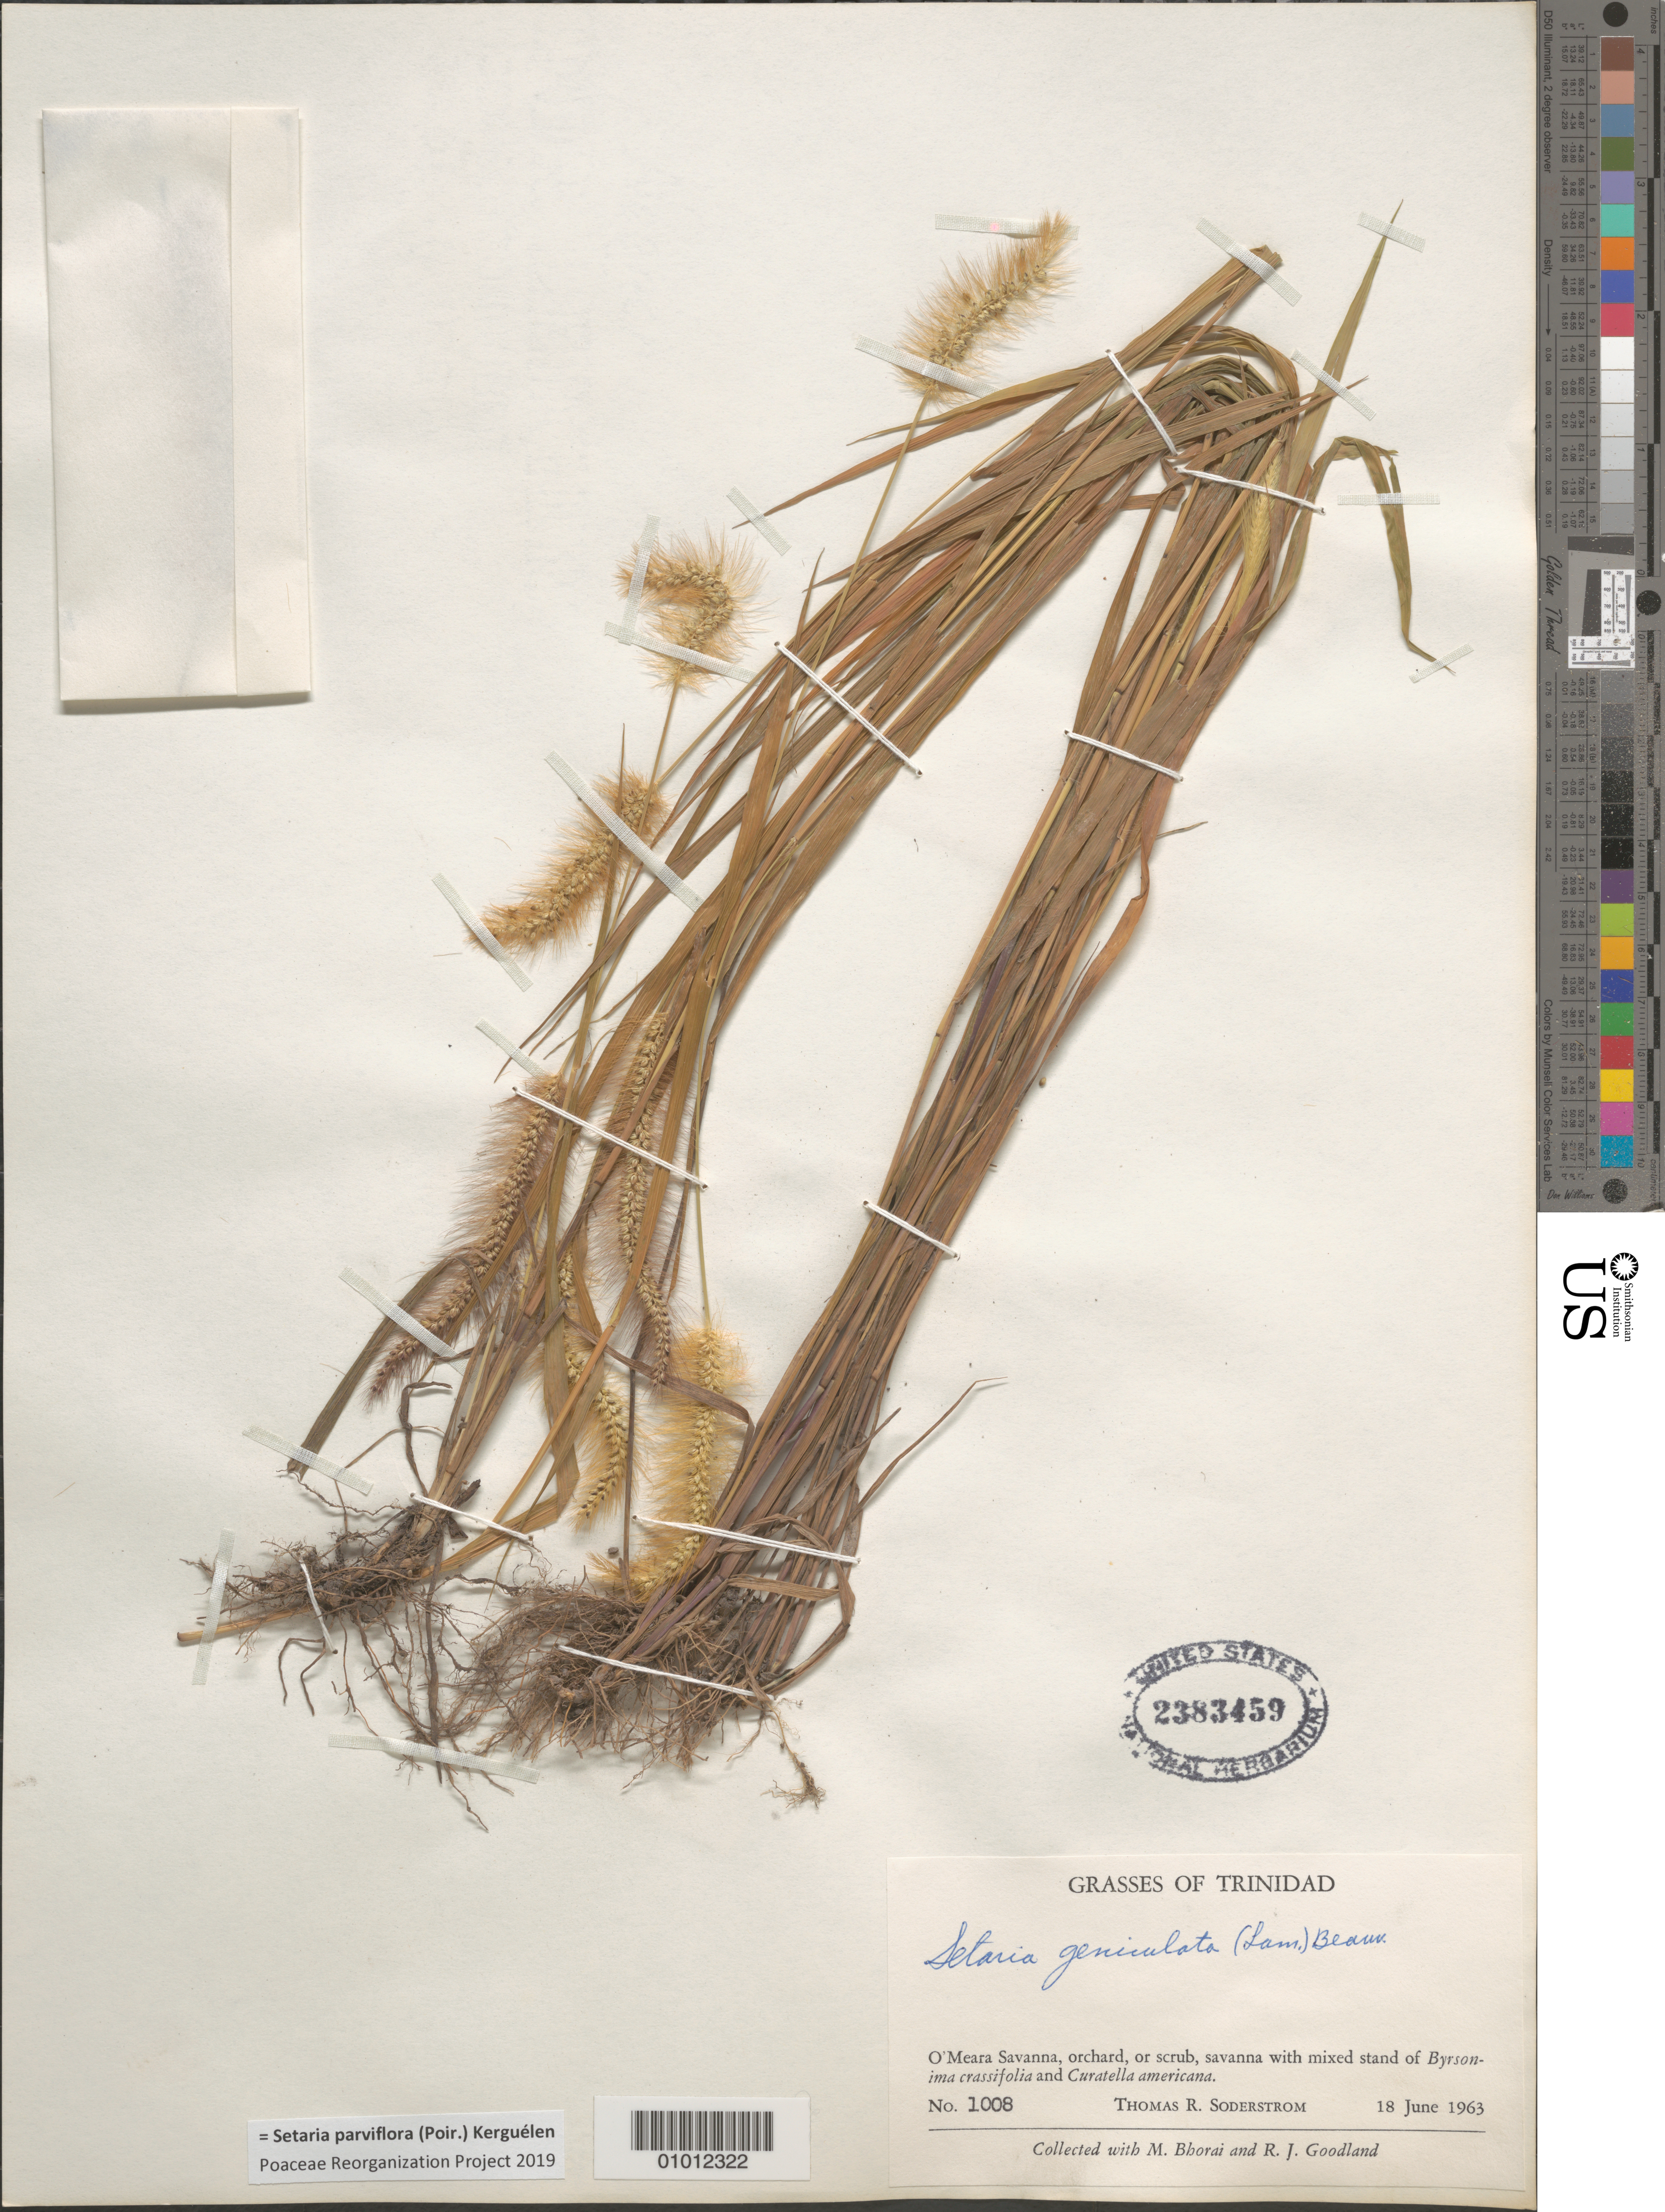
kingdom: Plantae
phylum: Tracheophyta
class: Liliopsida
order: Poales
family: Poaceae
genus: Setaria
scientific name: Setaria parviflora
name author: (Poir.) Kerguélen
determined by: Poaceae Reorganization Project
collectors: T. R. Soderstrom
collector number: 1008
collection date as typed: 18 Jun 1963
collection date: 1963-06-18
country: Trinidad and Tobago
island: Trinidad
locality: O'Meara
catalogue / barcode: US 2383459